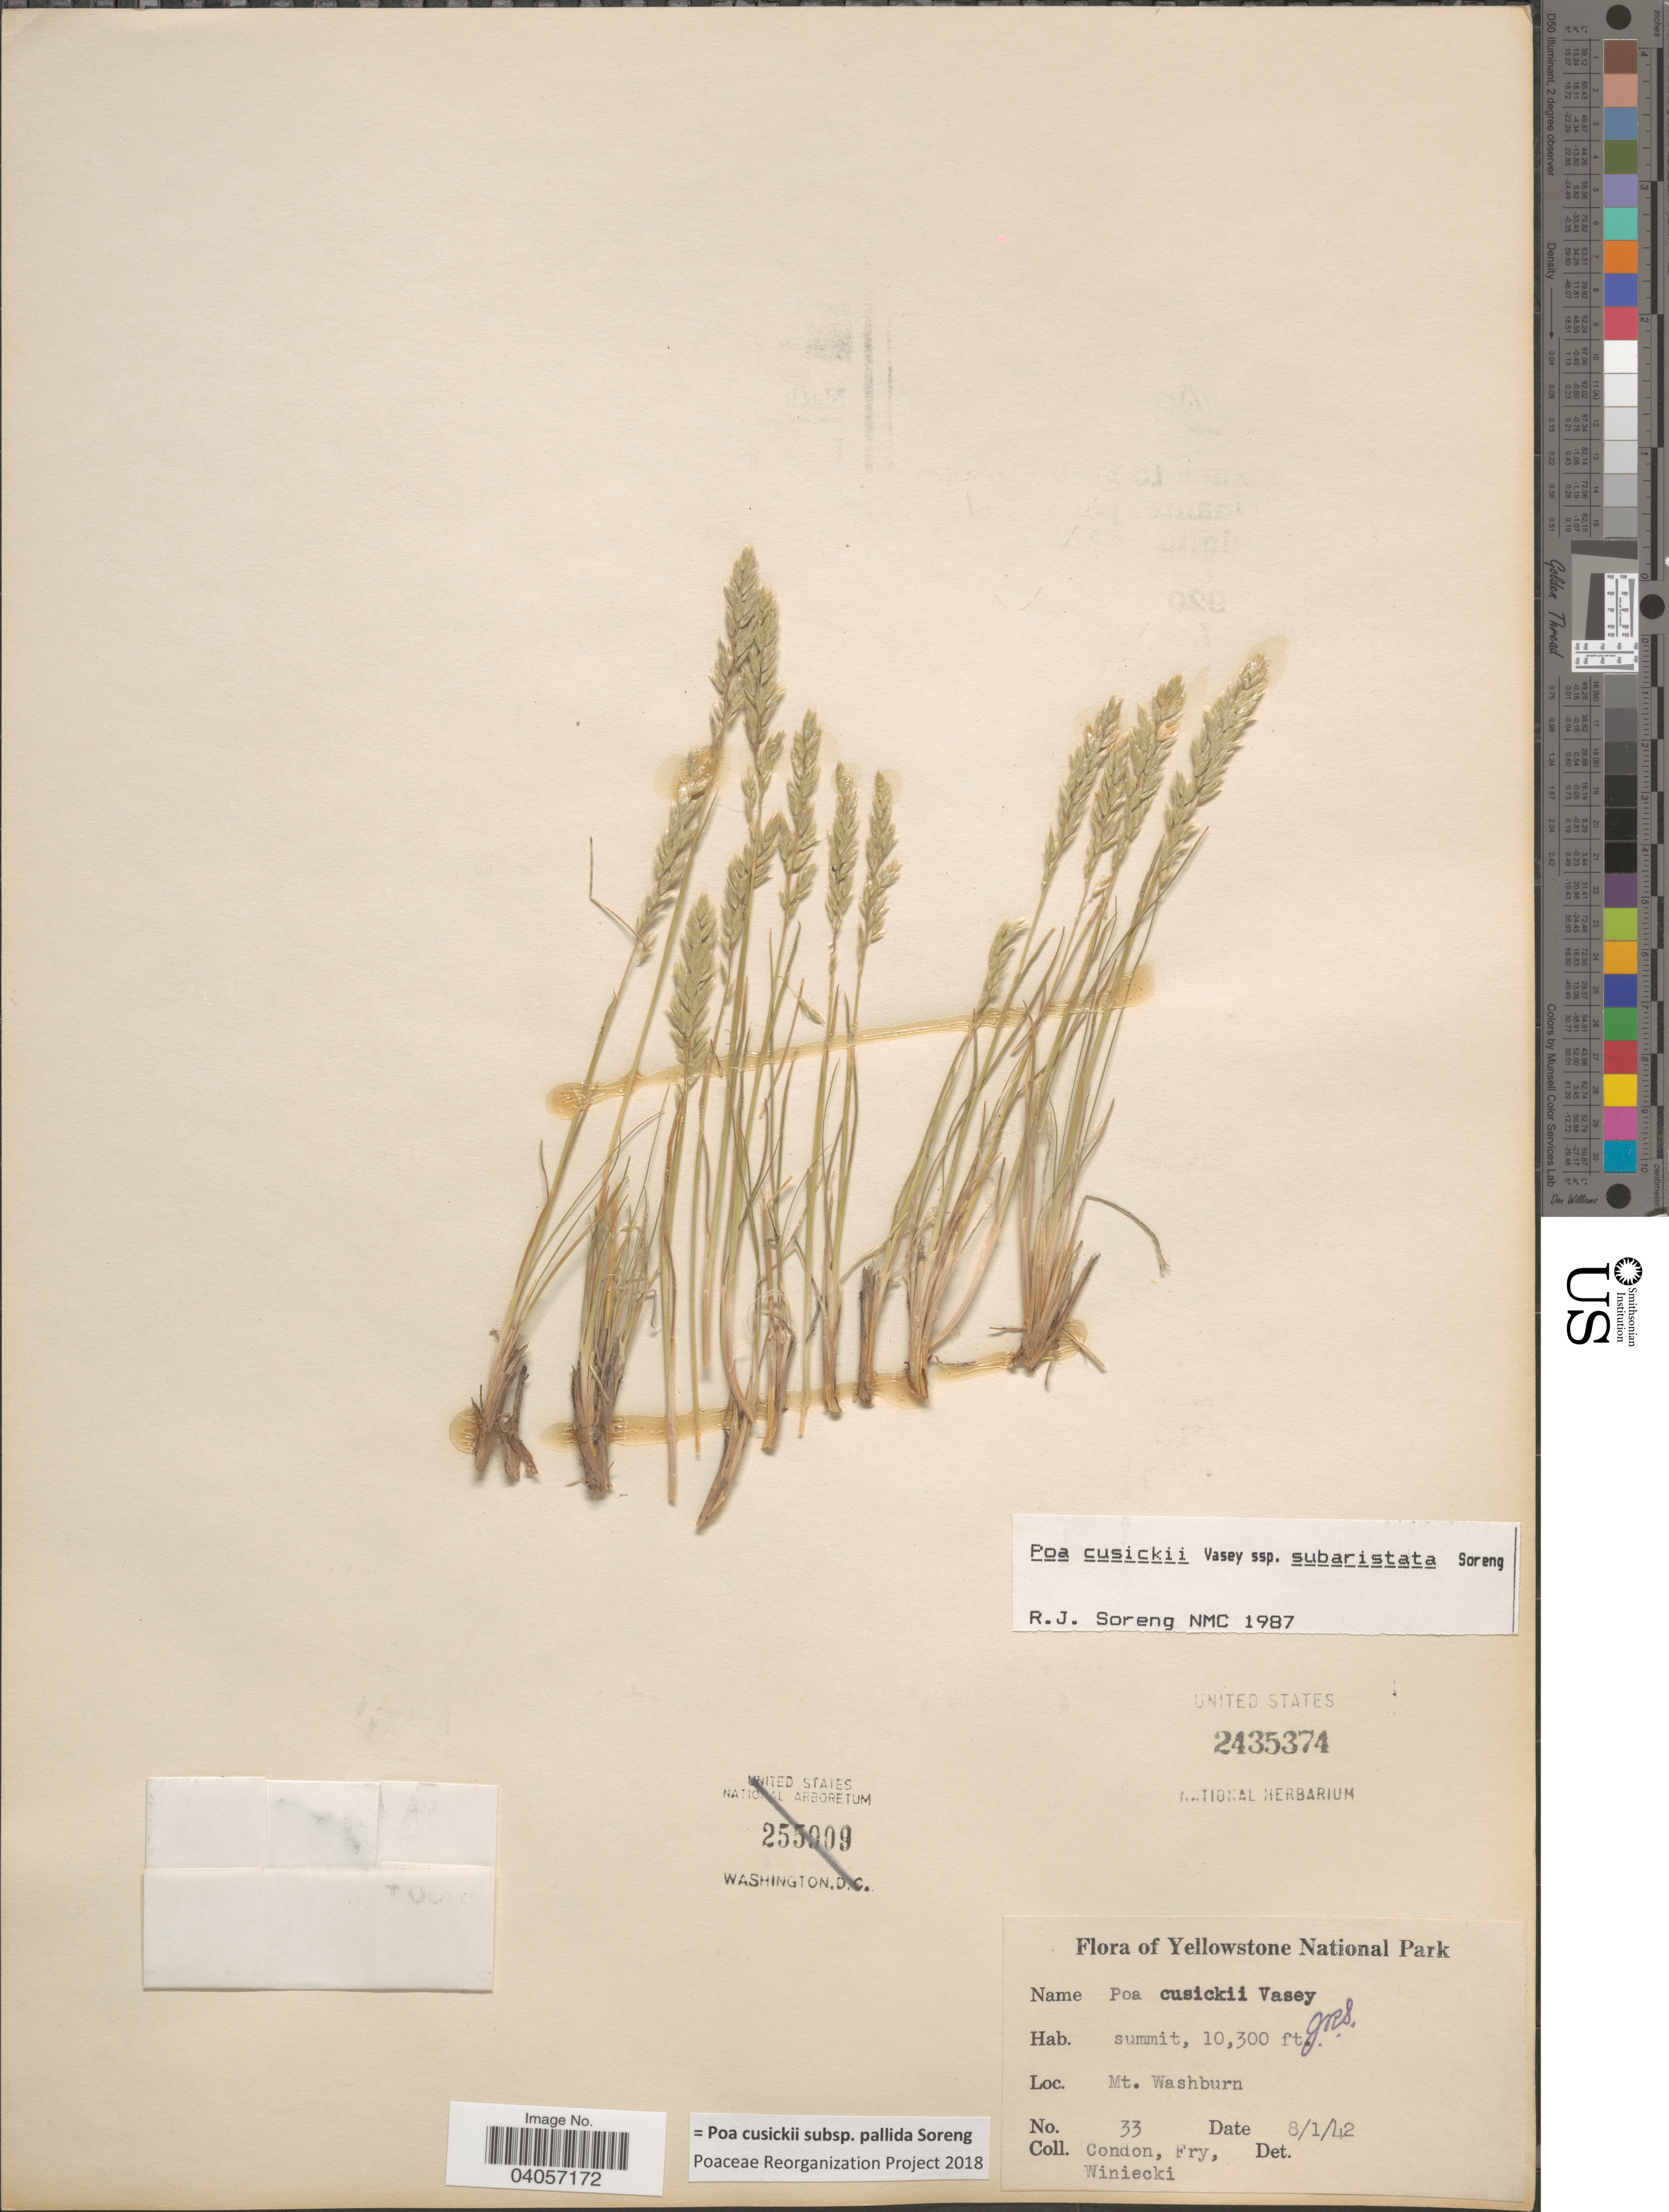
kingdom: Plantae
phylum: Tracheophyta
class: Liliopsida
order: Poales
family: Poaceae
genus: Poa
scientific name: Poa cusickii subsp. pallida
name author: Soreng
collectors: Condon, -. Fry & Winiecki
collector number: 33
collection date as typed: Transcribed d/m/y: 1/8/42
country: United States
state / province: Wyoming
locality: Yellowstone National Park. Summit. Mt. Washburn.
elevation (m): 3139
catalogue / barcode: US 2435374